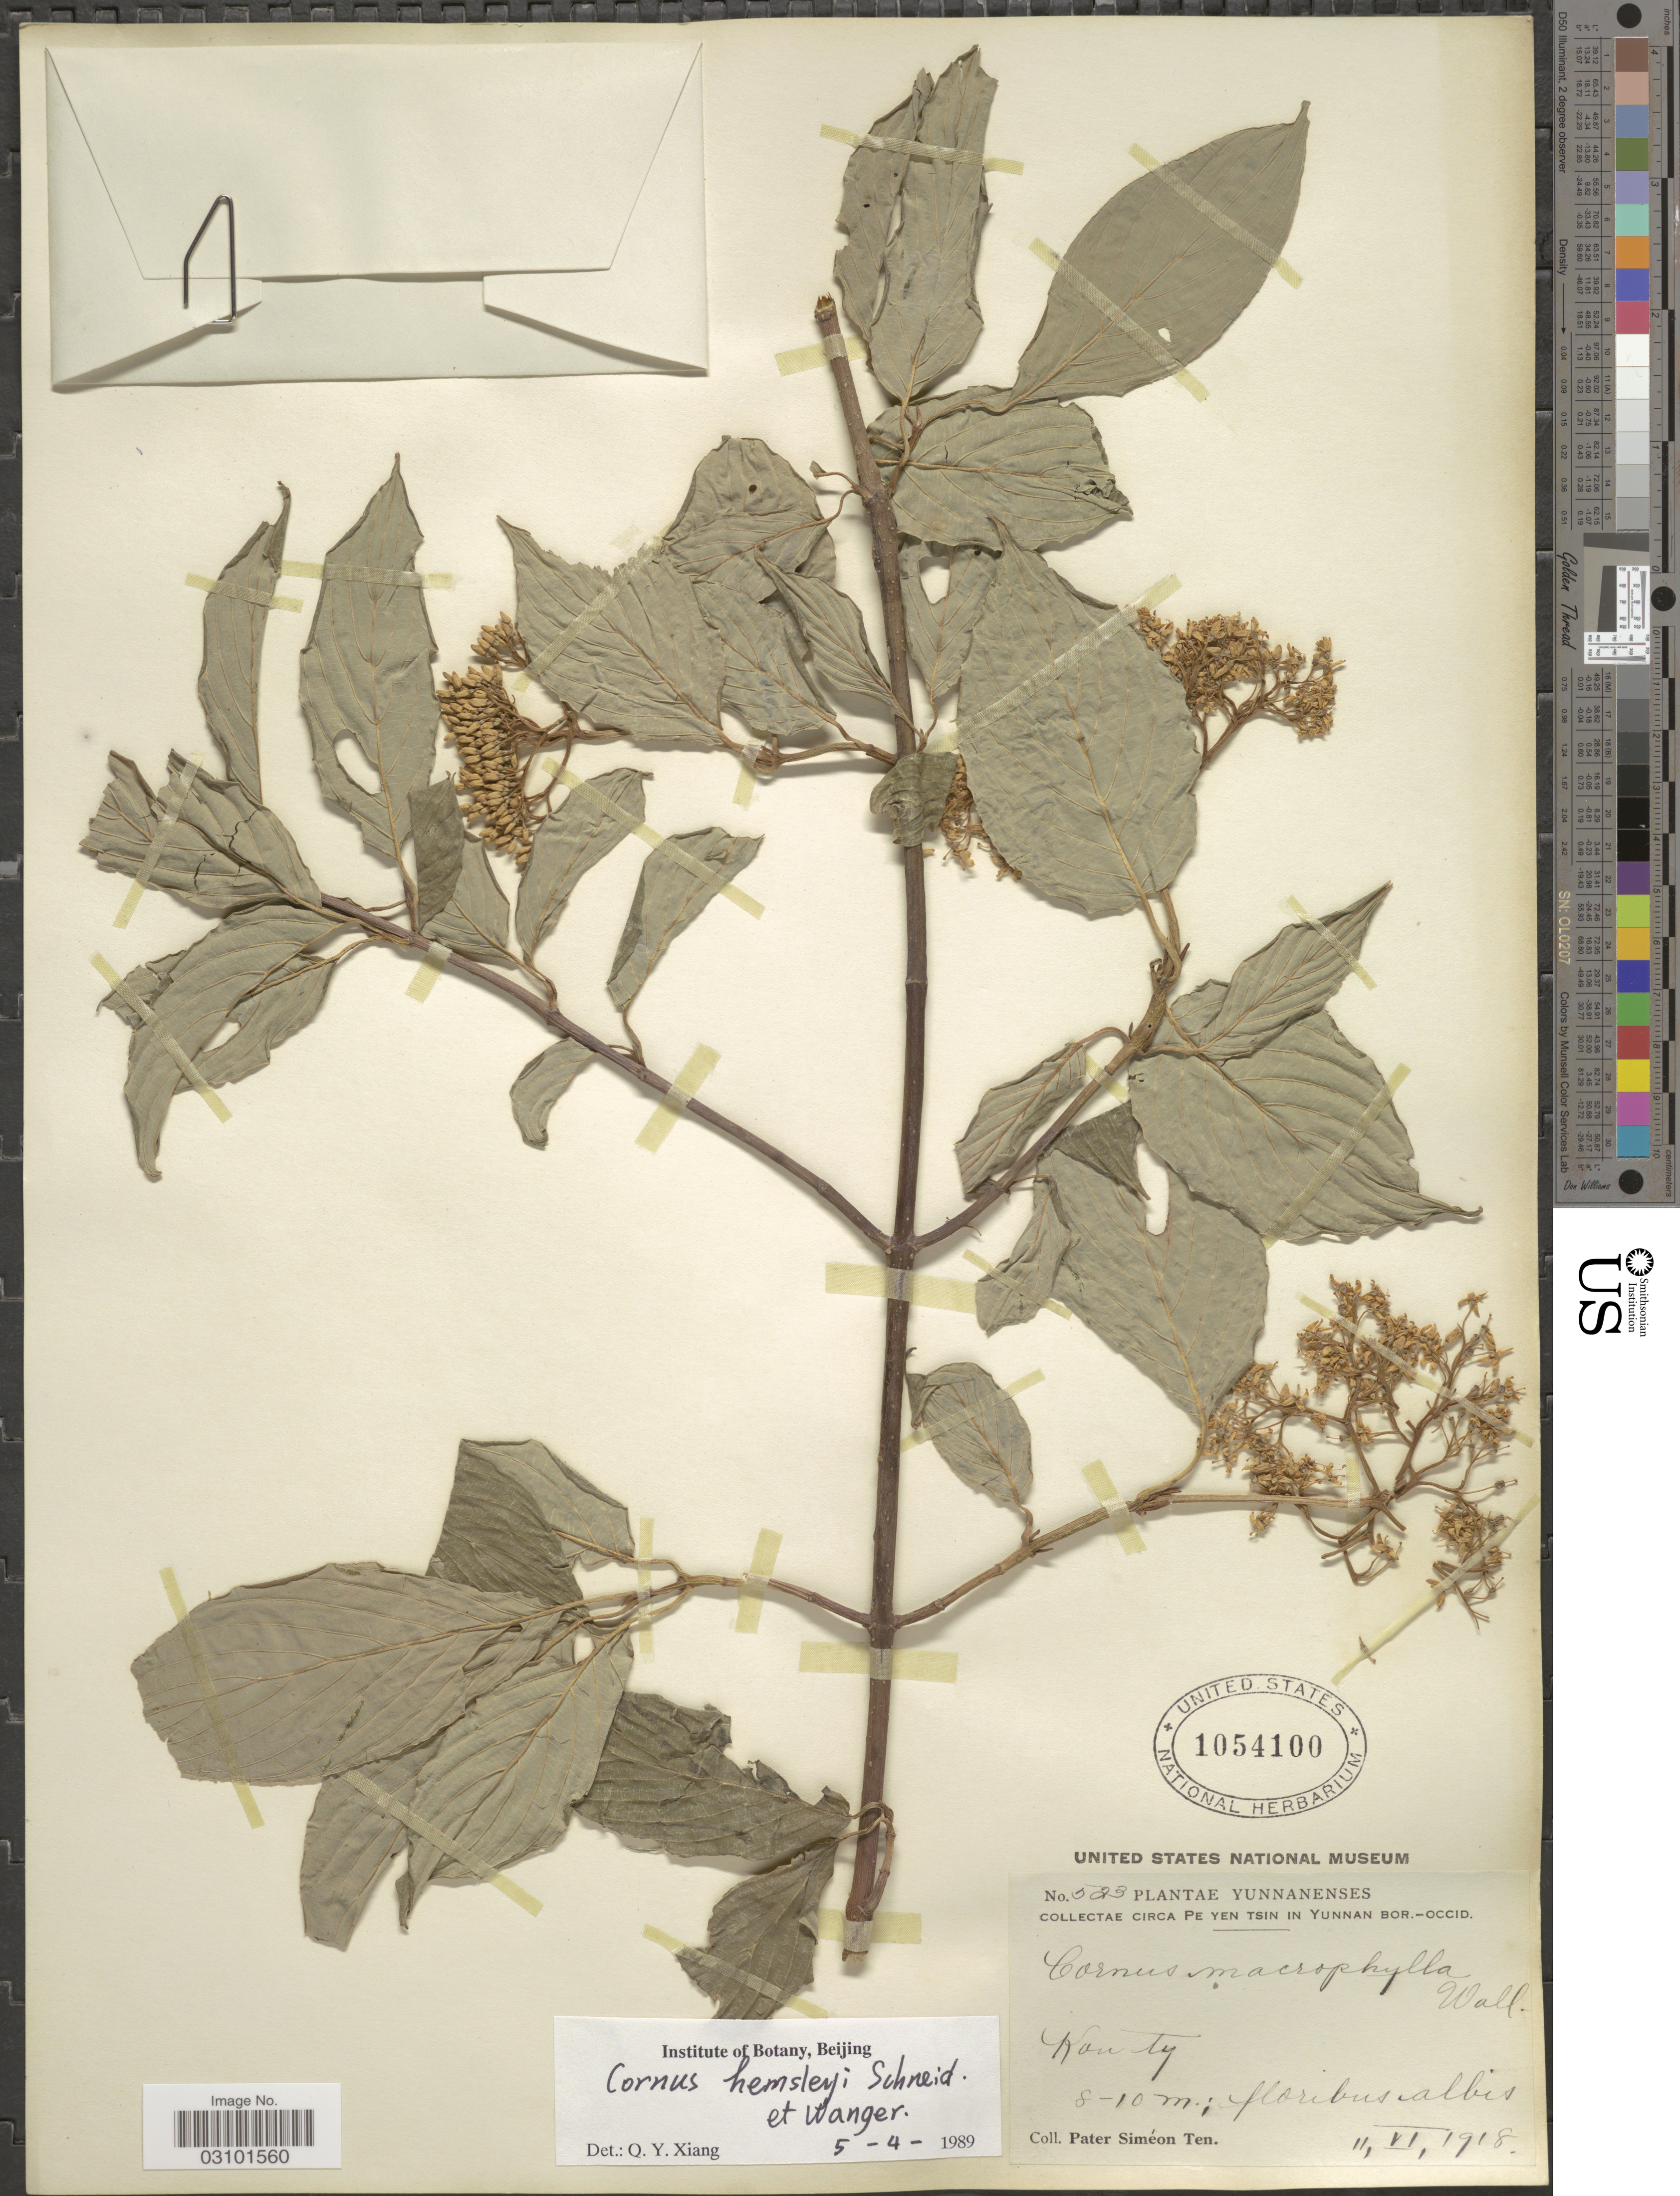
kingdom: Plantae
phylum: Tracheophyta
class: Magnoliopsida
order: Cornales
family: Cornaceae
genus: Cornus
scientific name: Cornus hemsleyi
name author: C.K. Schneid. & Wagnerin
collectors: P. S. Ten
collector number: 523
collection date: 1918-06-11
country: China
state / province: Yunnan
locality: Circa Pe yen Tsin in Yunnan Bor.-Occid. Kon ty.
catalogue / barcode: US 1054100